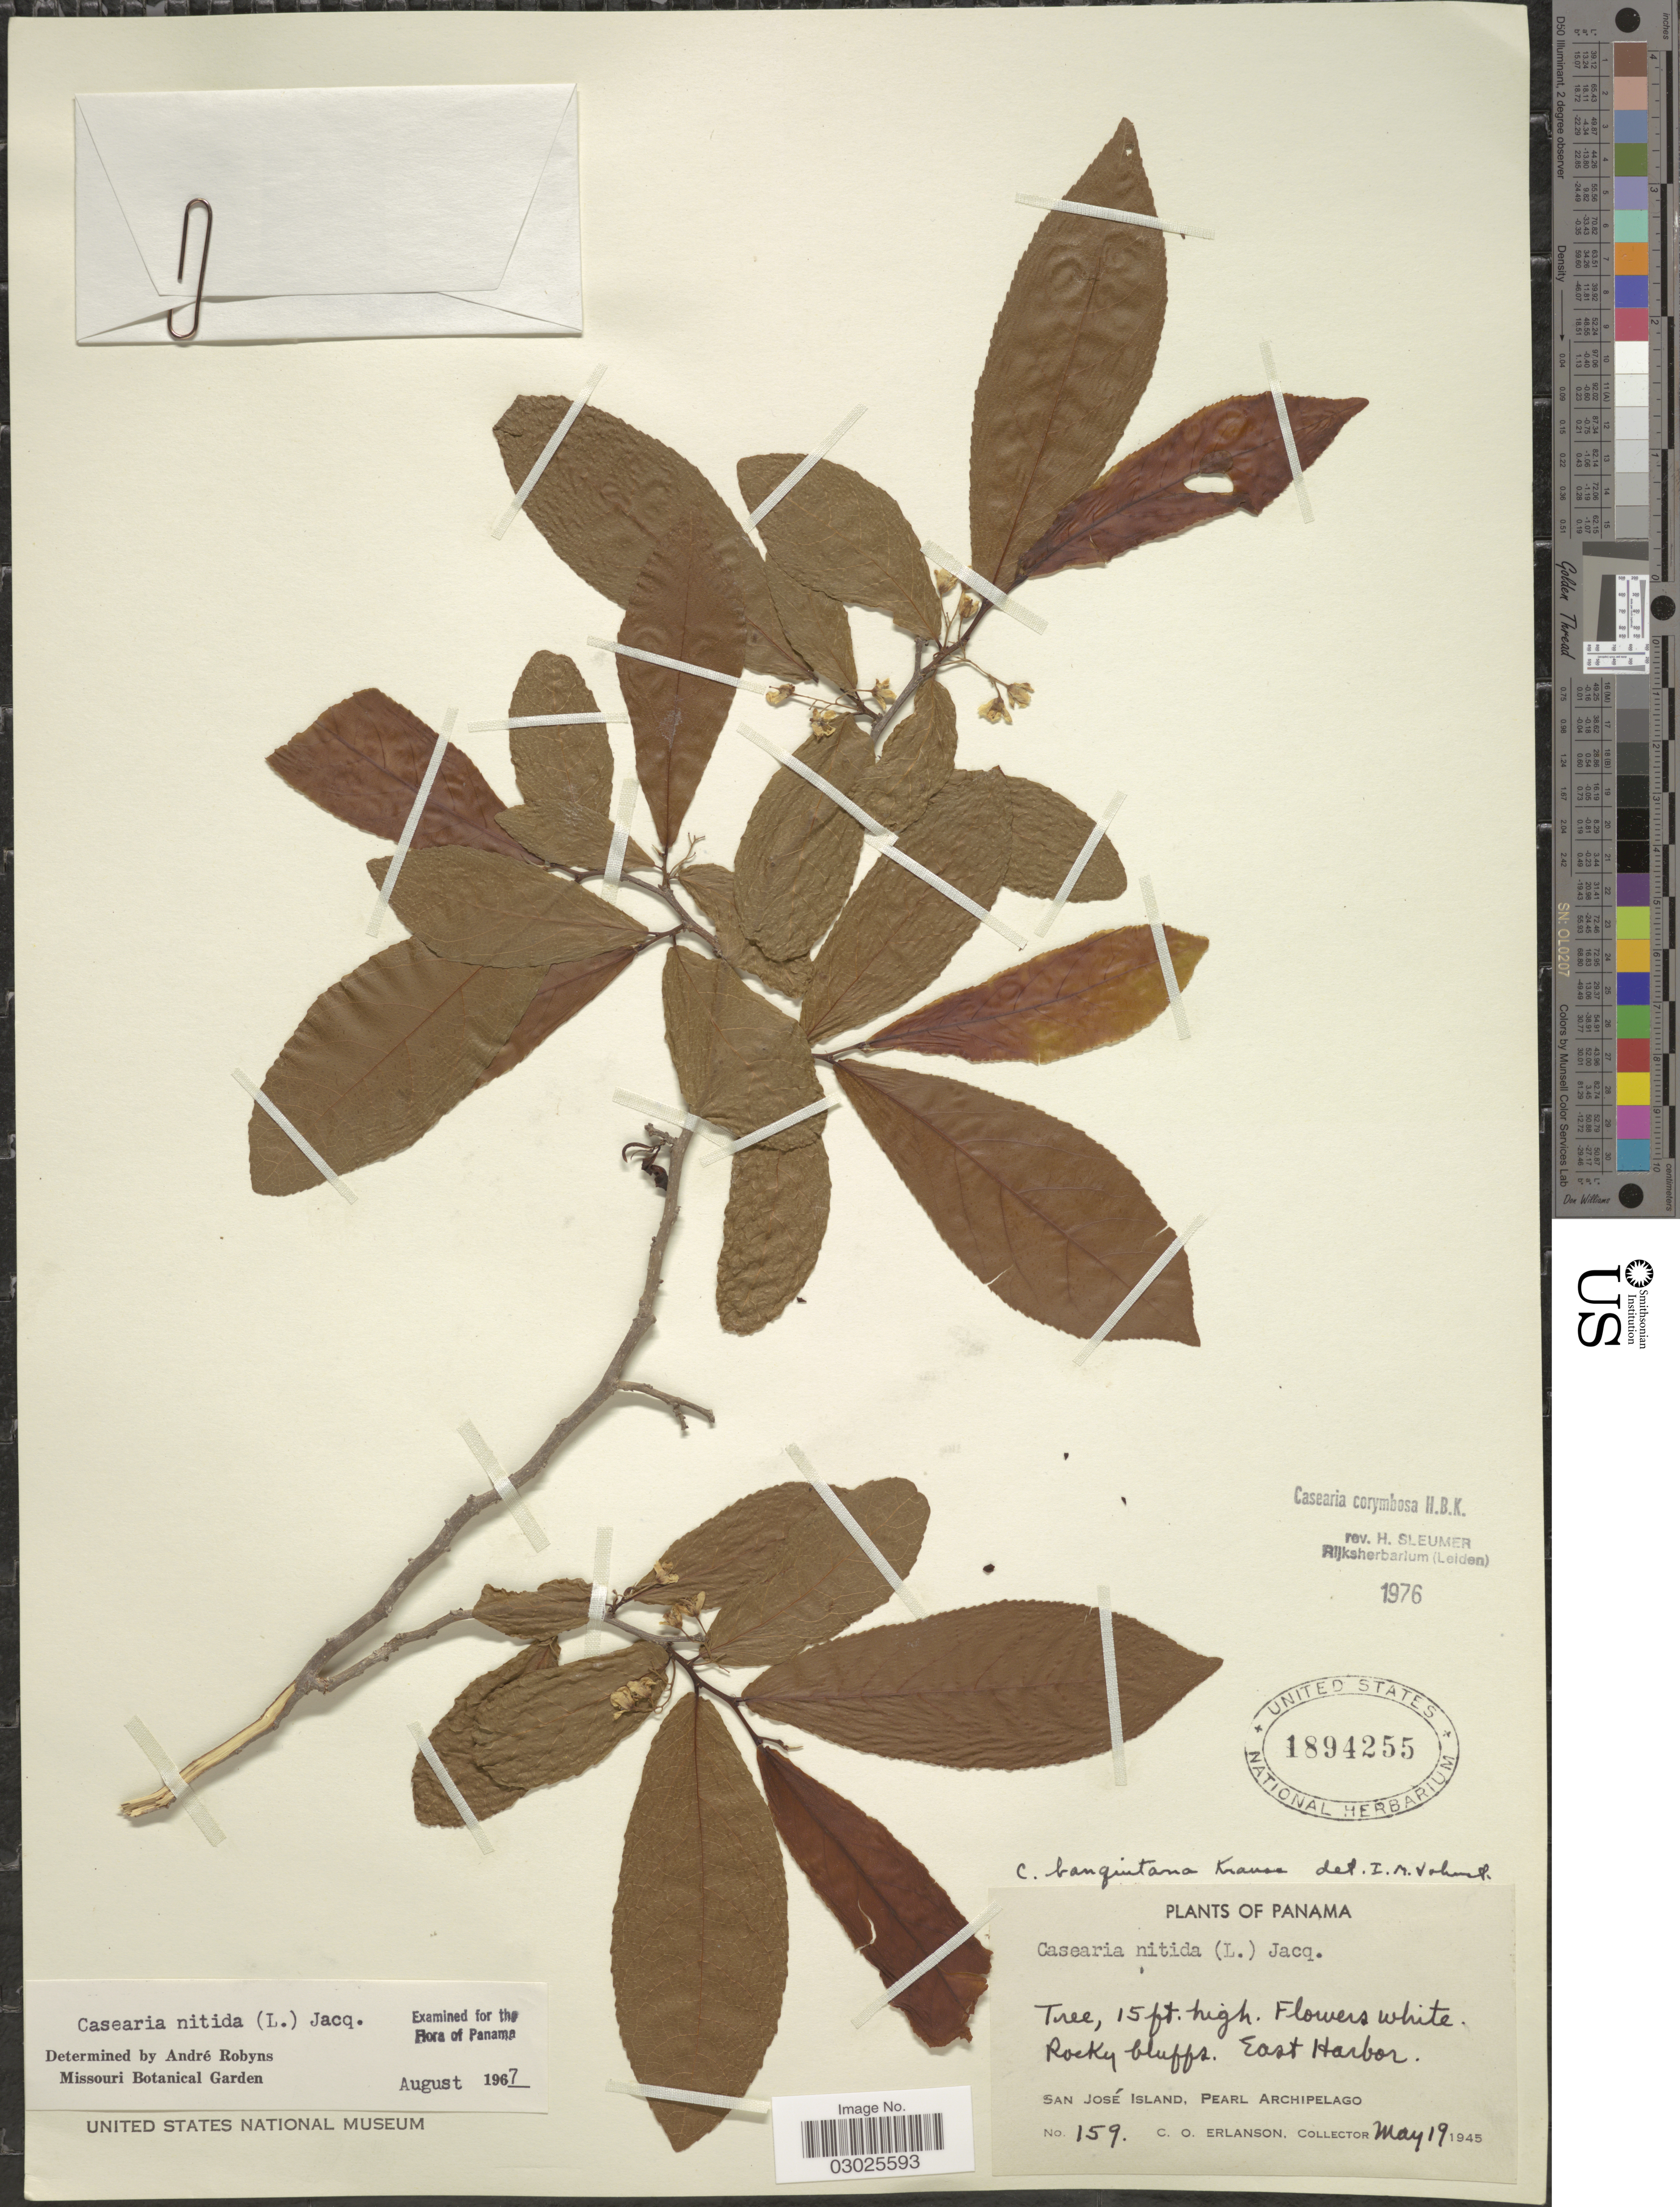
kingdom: Plantae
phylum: Tracheophyta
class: Magnoliopsida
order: Malpighiales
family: Salicaceae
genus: Casearia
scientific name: Casearia corymbosa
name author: Kunth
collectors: C. O. Erlanson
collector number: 159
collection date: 1945-05-19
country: Panama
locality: East Harbor. San José Island, Pearl Archipelago.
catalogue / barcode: US 1894255